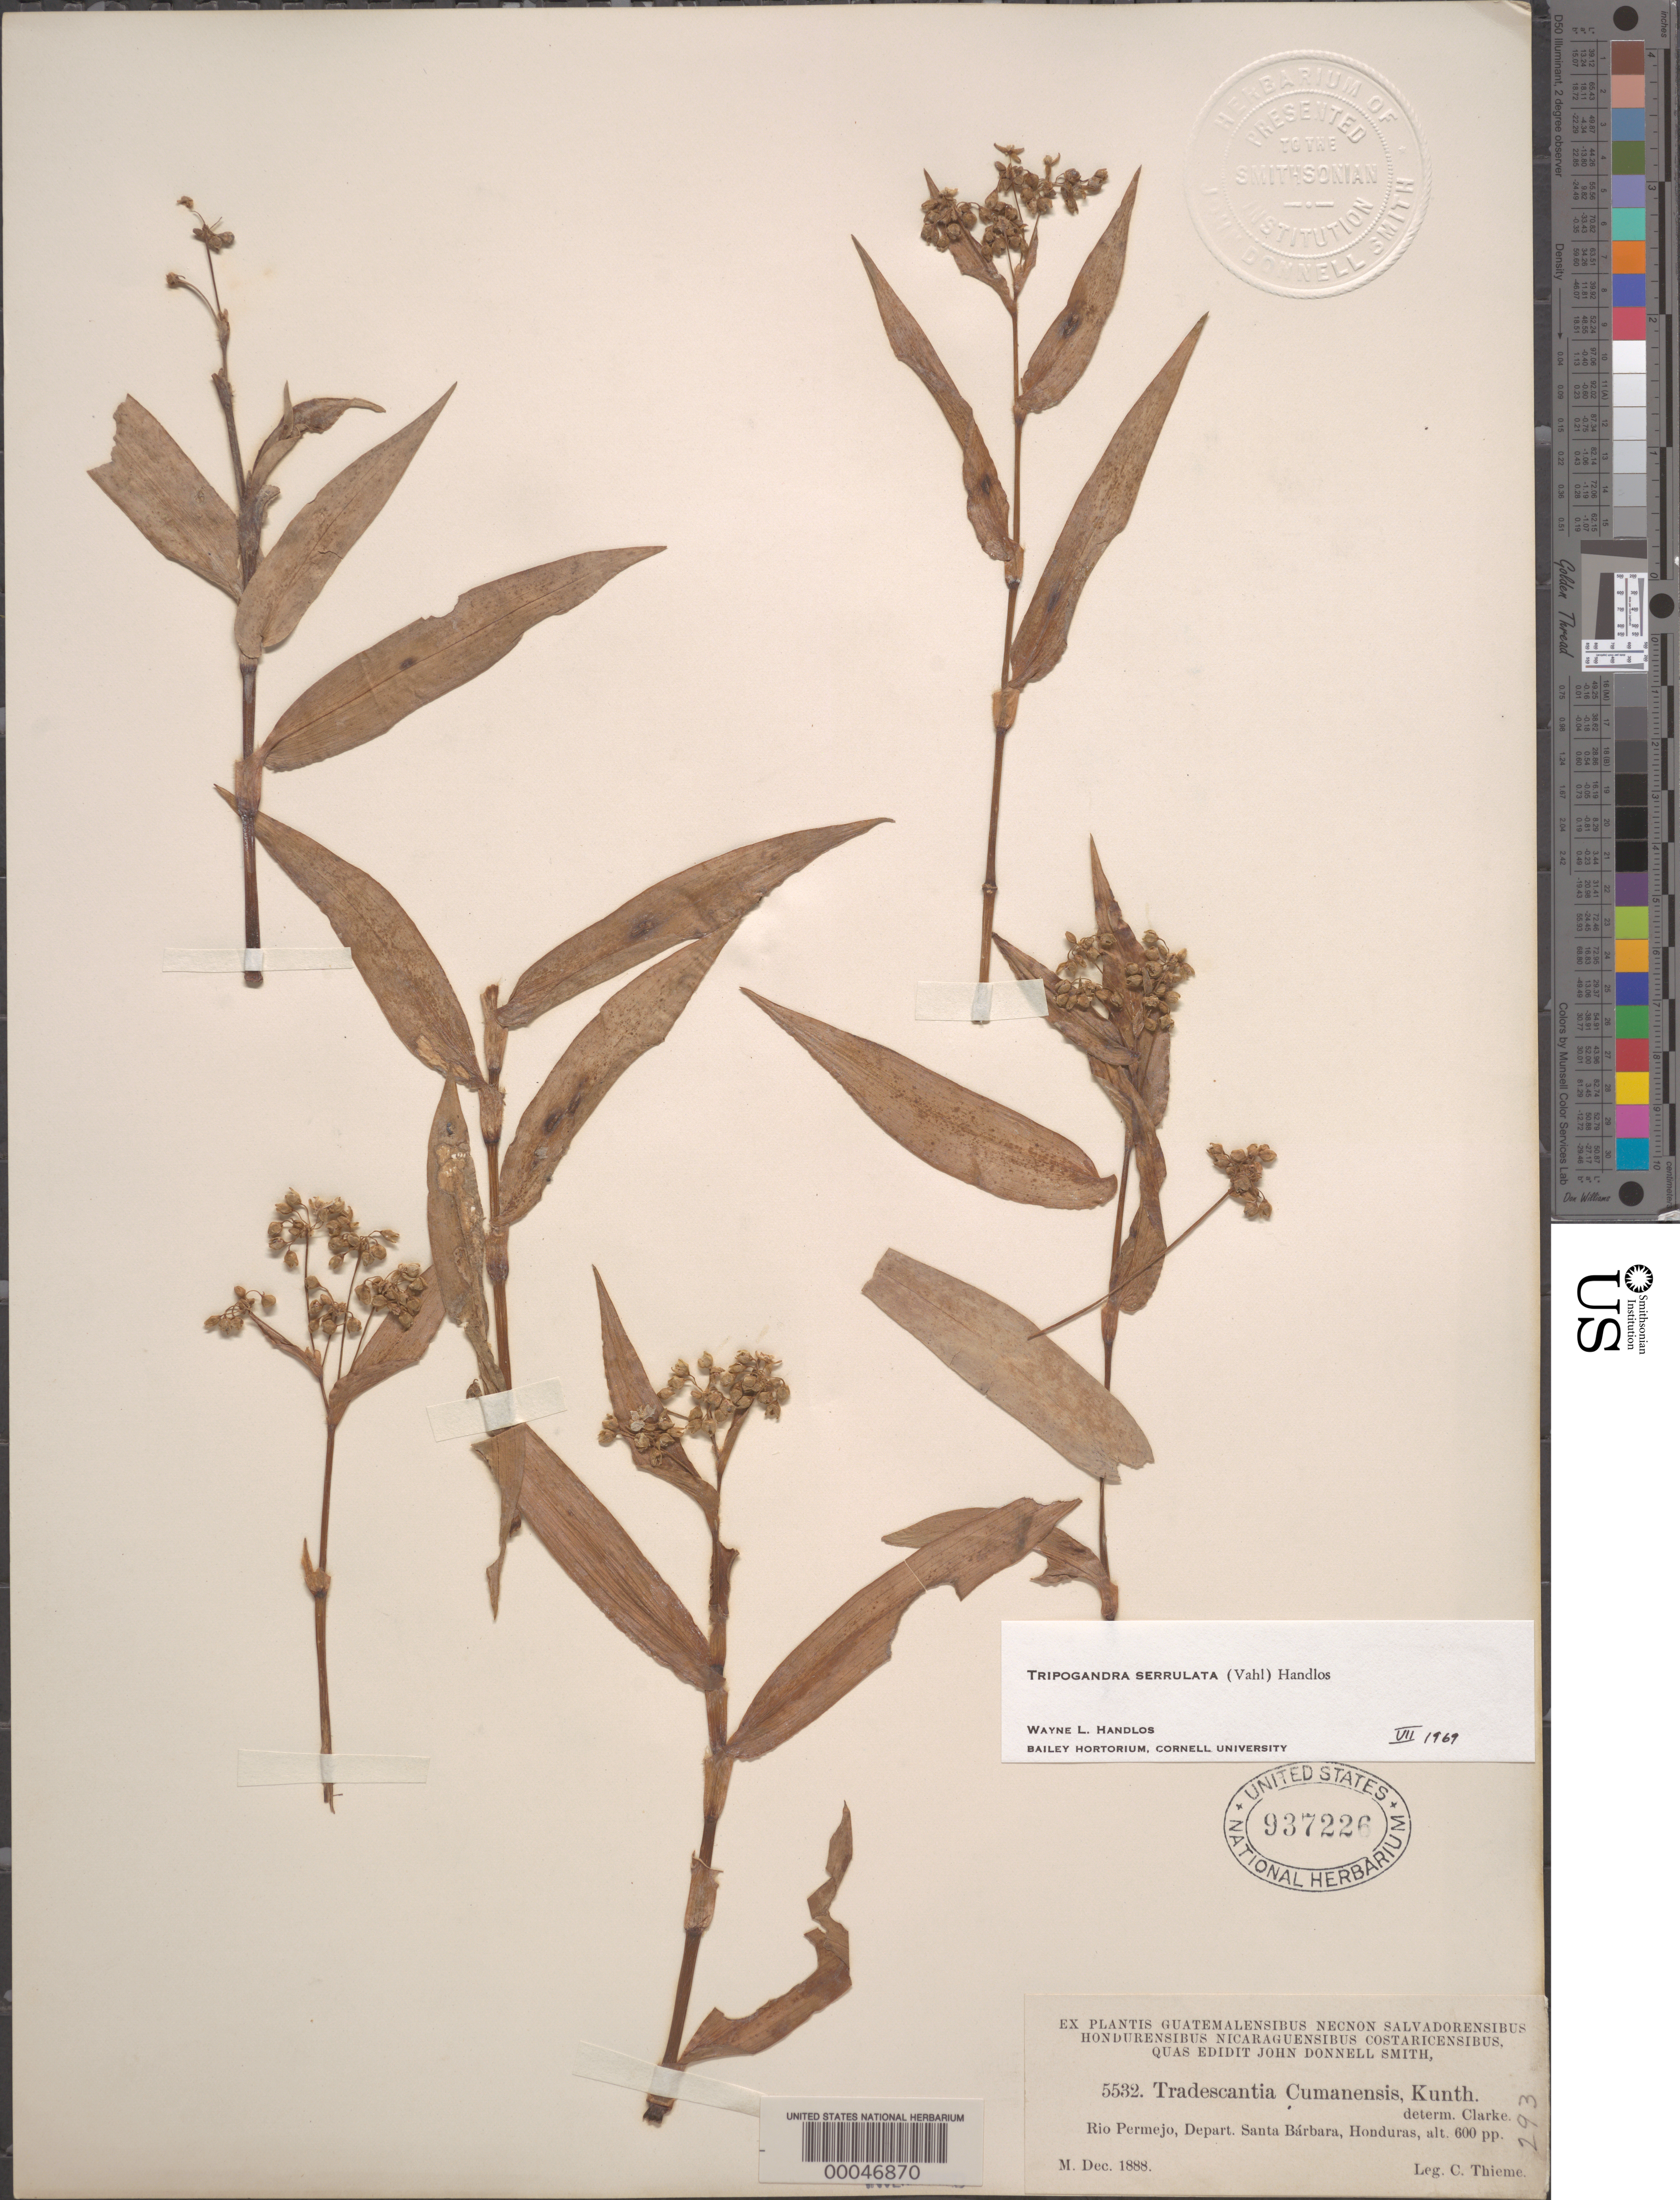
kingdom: Plantae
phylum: Tracheophyta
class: Liliopsida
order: Commelinales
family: Commelinaceae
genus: Tripogandra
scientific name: Tripogandra serrulata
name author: (Vahl) Handlos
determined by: Handlos, W. L.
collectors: C. Thieme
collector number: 5532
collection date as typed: Dec 1888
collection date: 1888-12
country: Honduras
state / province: Santa Bárbara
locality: Rio Permejo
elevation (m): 183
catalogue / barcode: US 937226